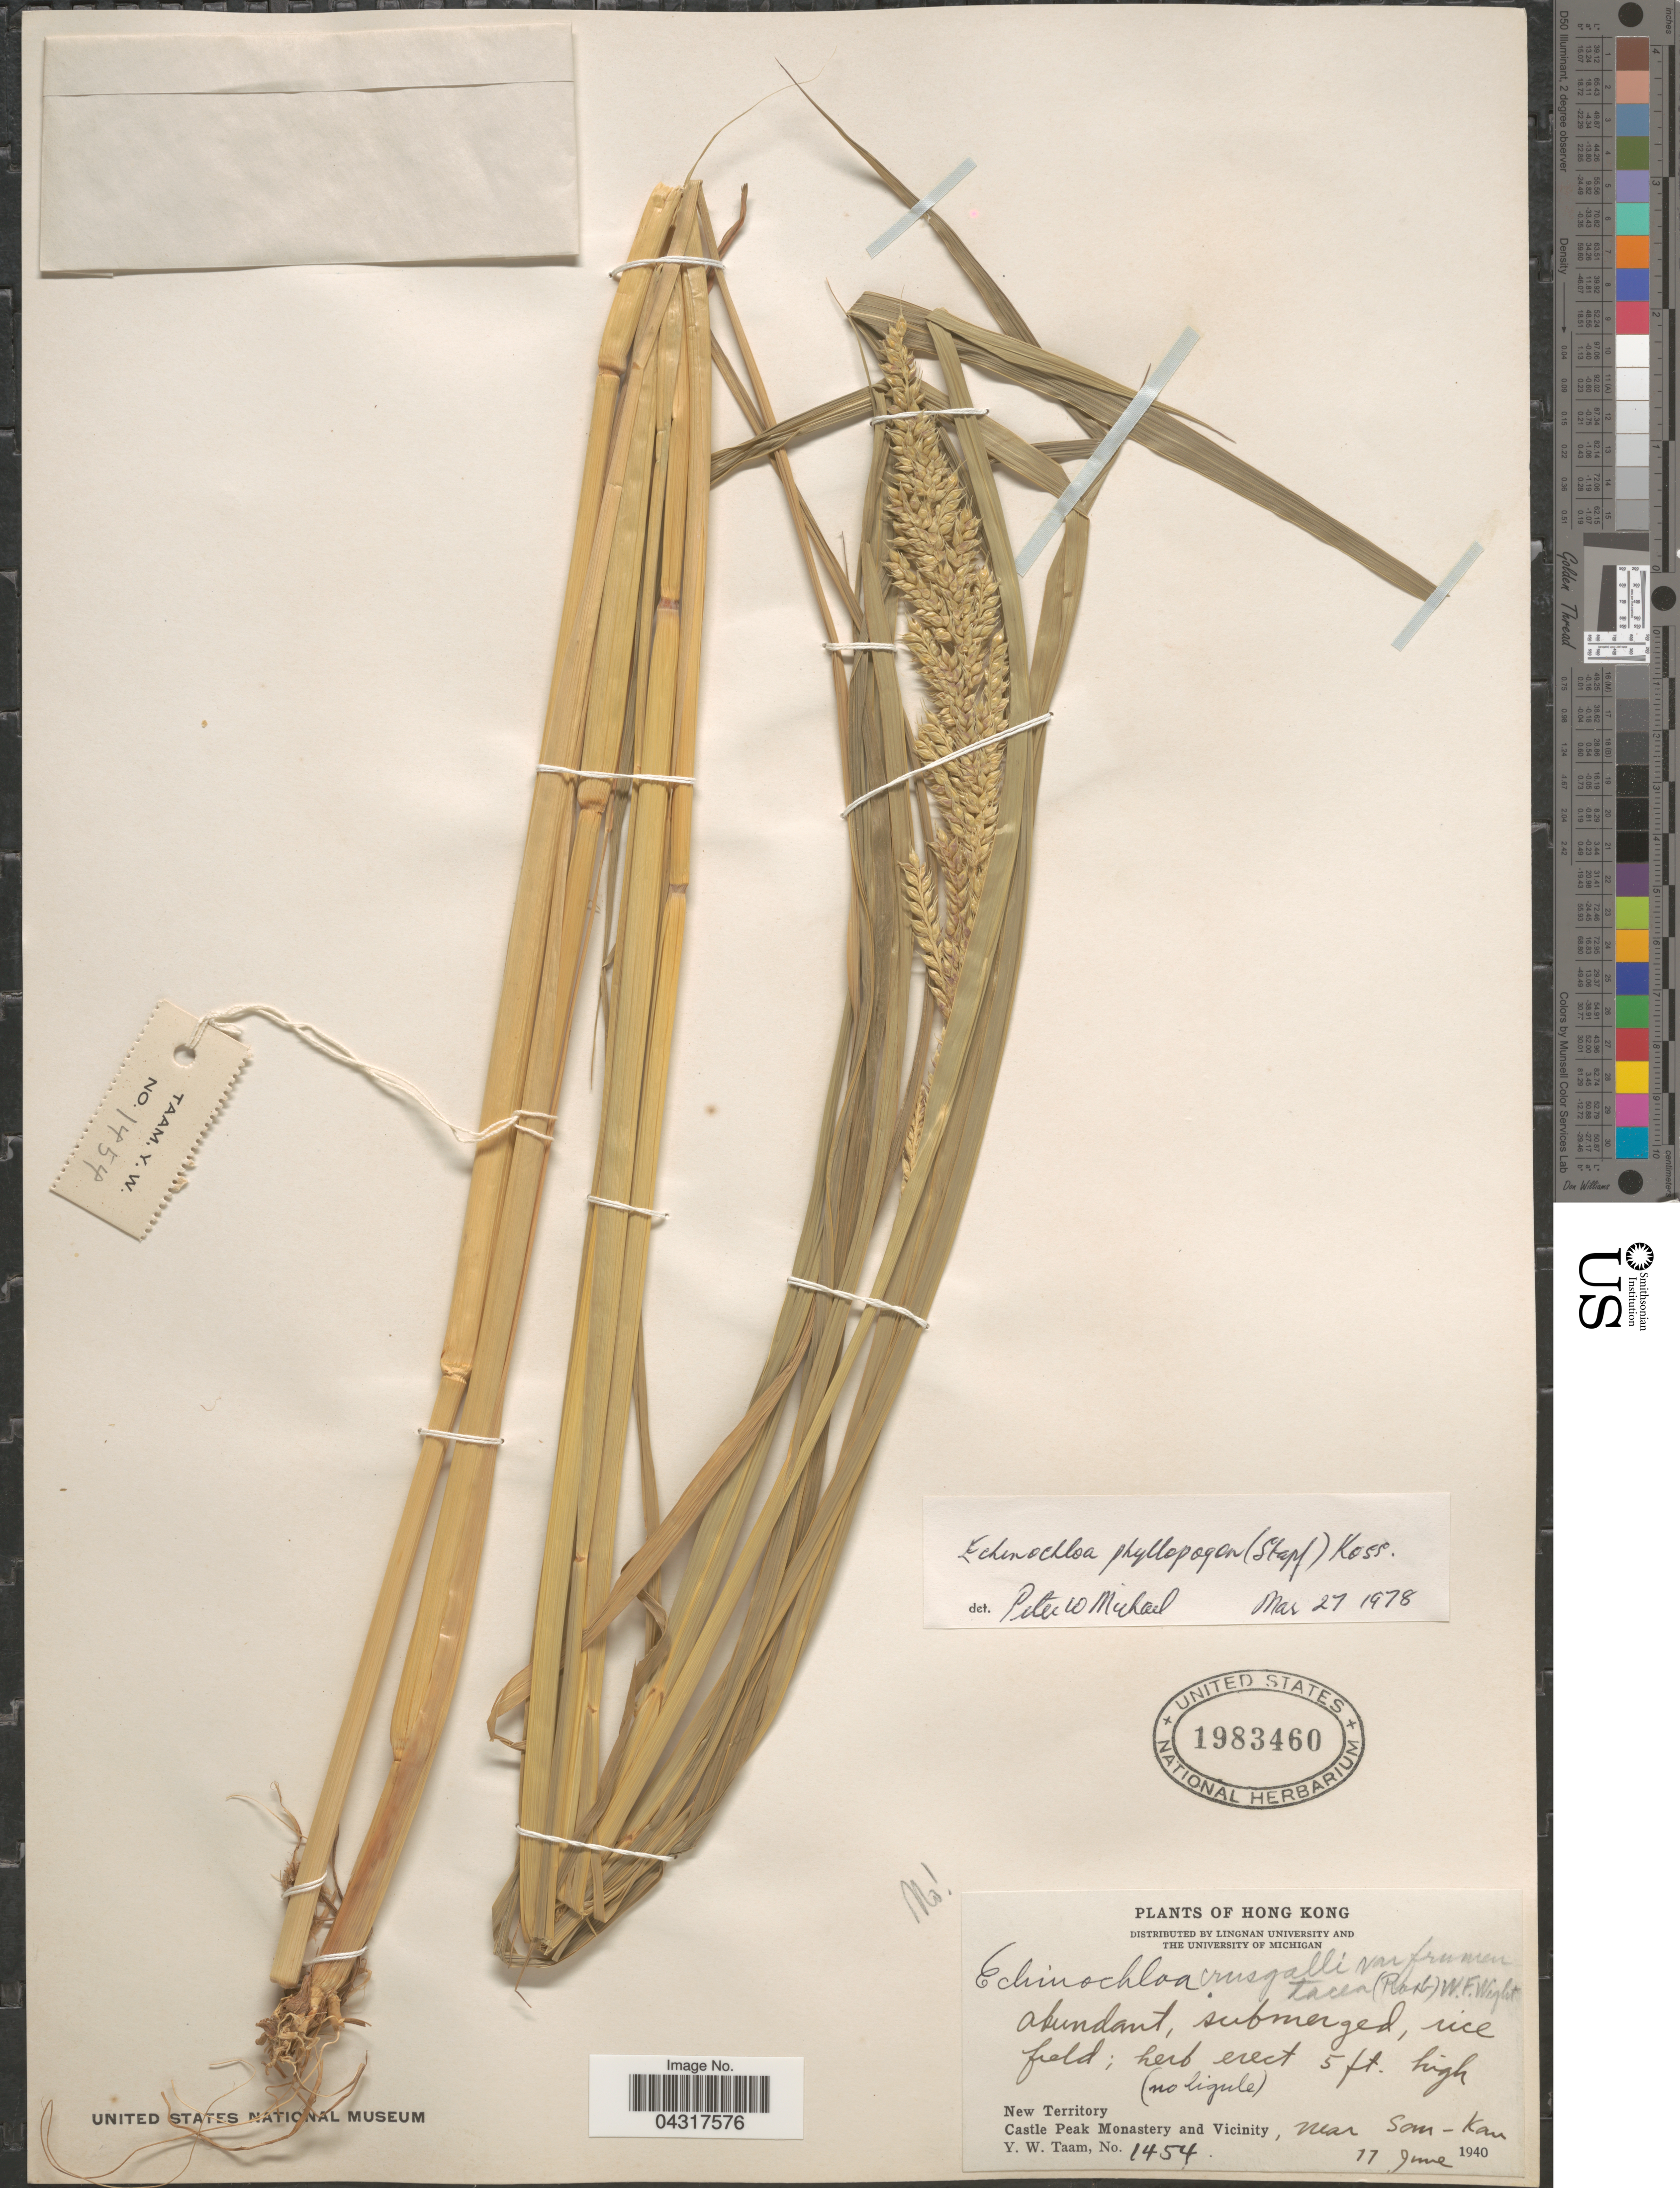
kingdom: Plantae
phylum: Tracheophyta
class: Liliopsida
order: Poales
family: Poaceae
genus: Echinochloa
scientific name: Echinochloa phyllopogon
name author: (Stapf) Stapf ex Kossenko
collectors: Y. W. Taam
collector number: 1454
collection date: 1940-06-17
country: China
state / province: Hong Kong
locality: New Territory. Castle Peak Monastery and Vicinity, near San-kan.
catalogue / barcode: US 1983460